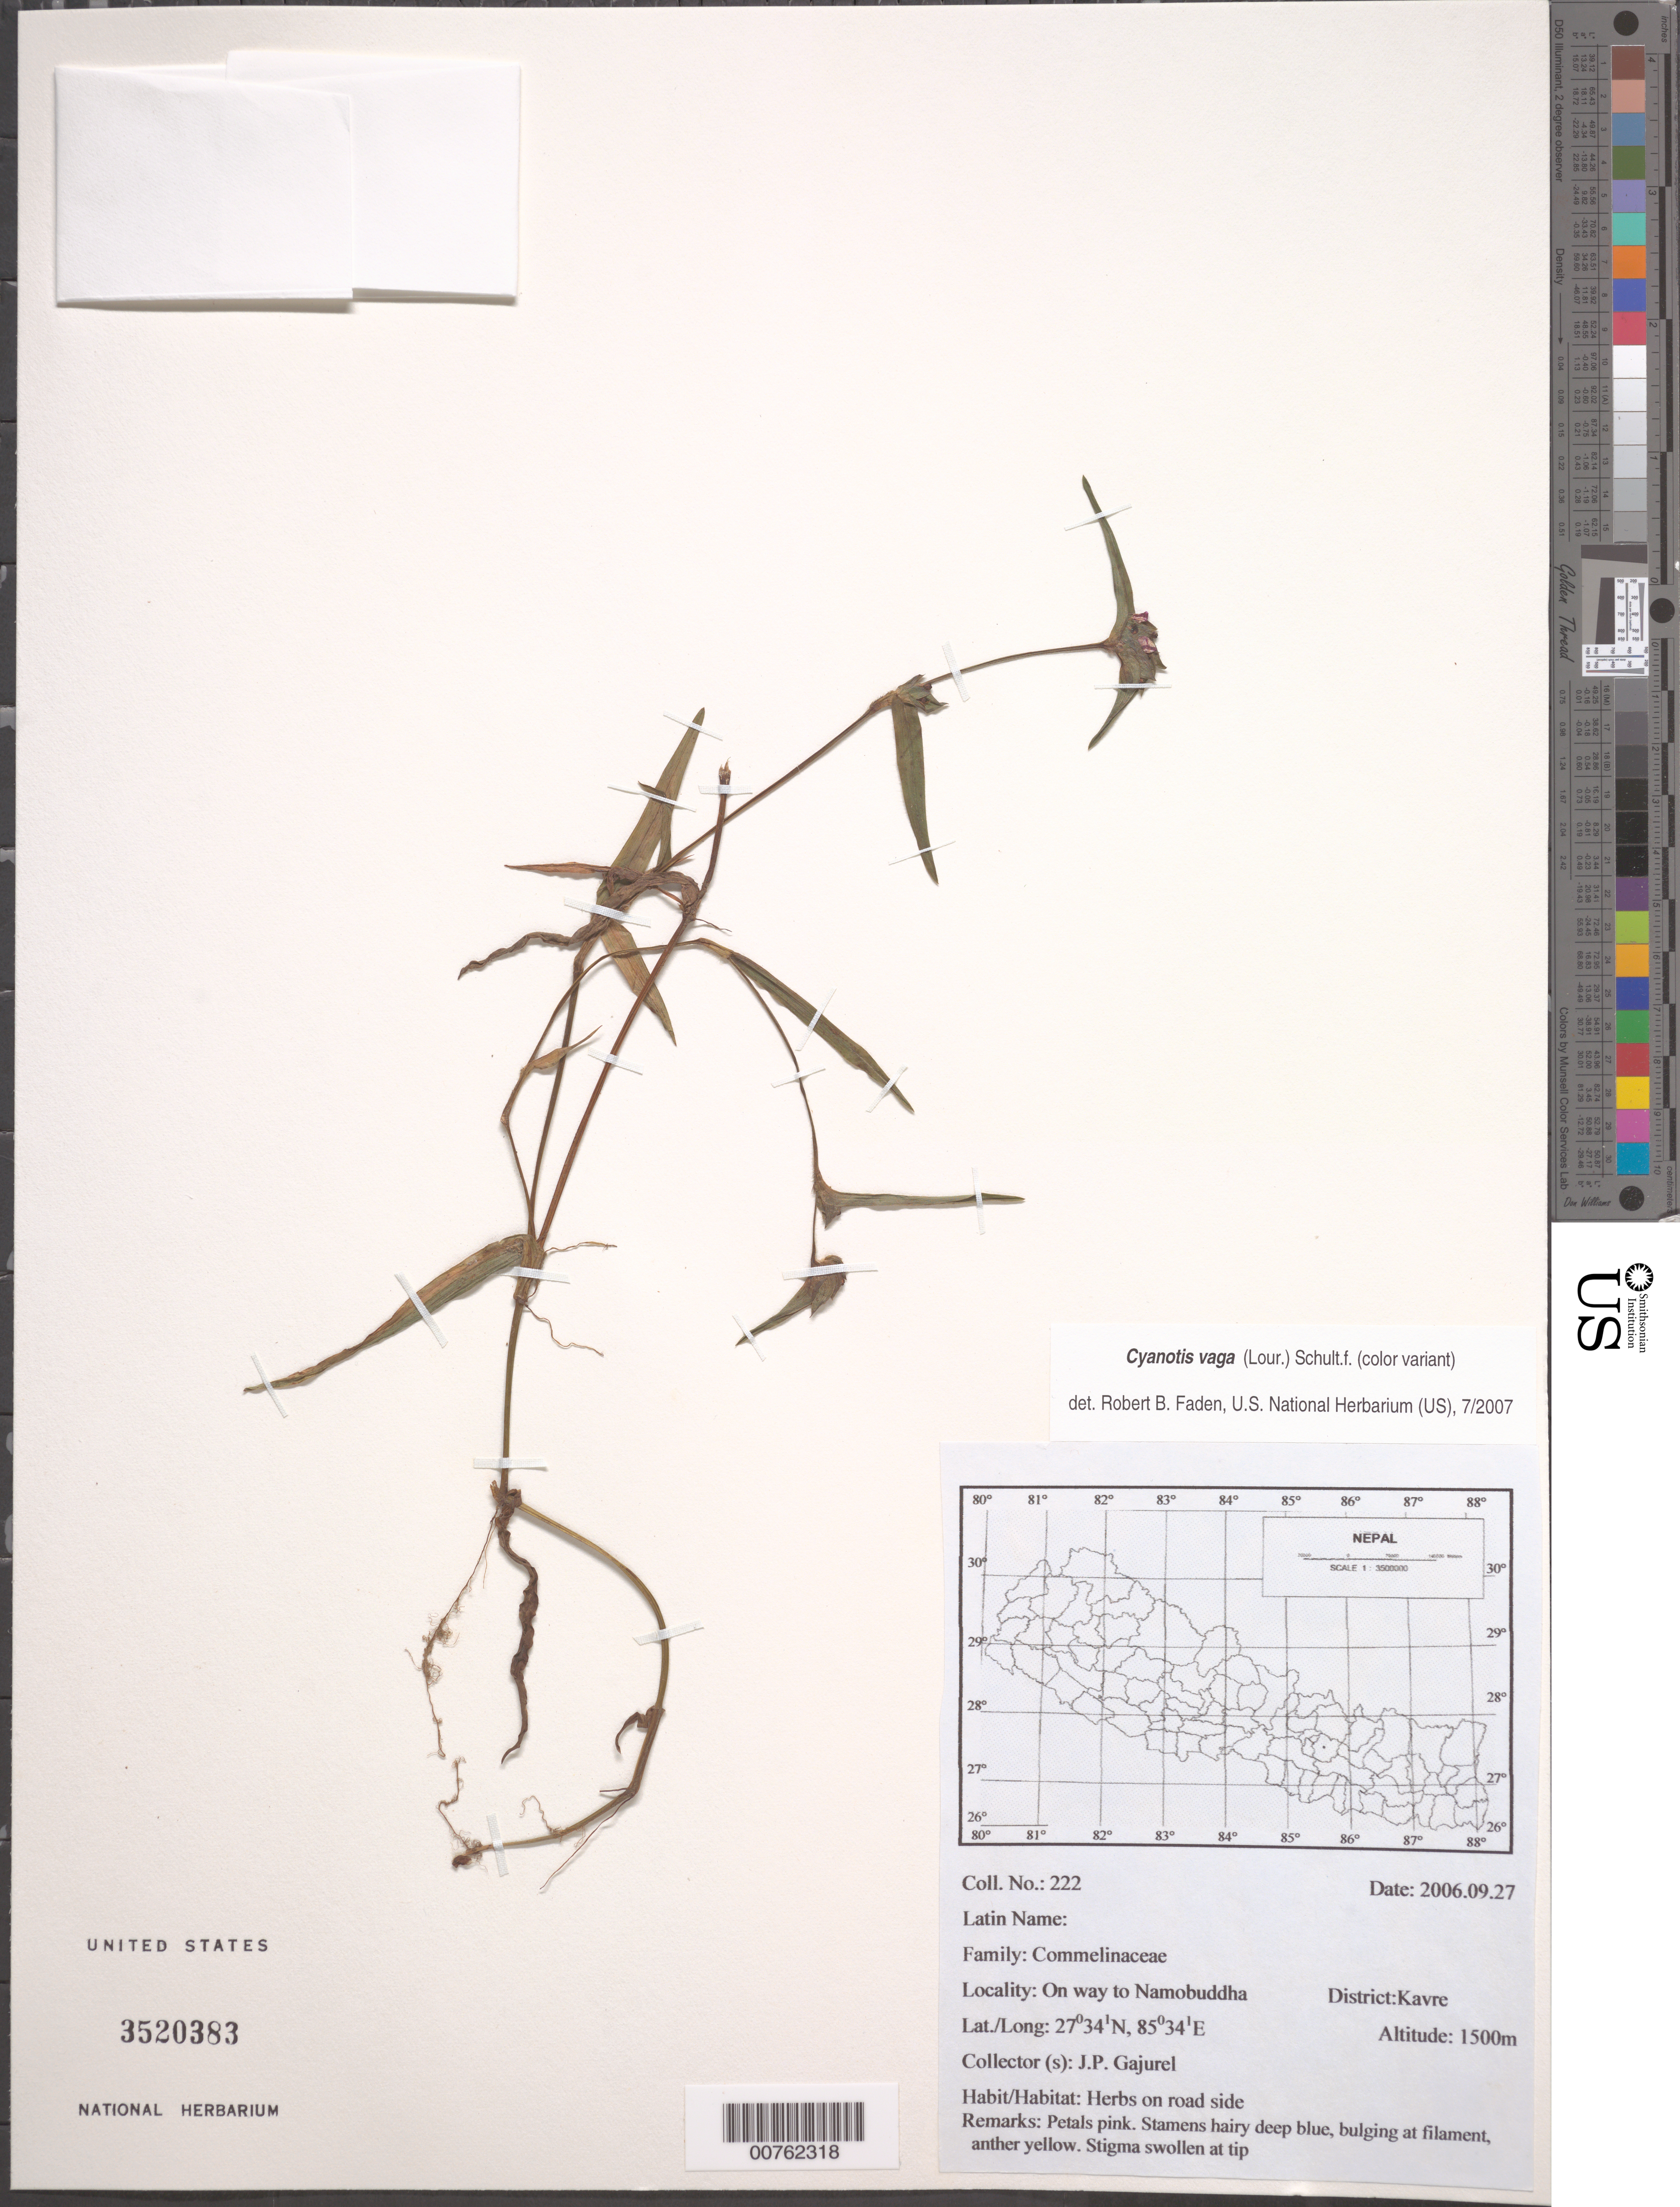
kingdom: Plantae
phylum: Tracheophyta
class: Liliopsida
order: Commelinales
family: Commelinaceae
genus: Cyanotis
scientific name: Cyanotis vaga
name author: (Lour.) Schult. & Schult. f.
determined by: Faden, Robert B., (US), Smithsonian Institution - National Museum of Natural History (UNITED STATES)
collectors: J. Gajurel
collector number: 222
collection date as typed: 27 Sep 2006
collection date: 2006-09-27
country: Nepal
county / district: Kavre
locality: On way to Namobuddha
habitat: Herbs on road side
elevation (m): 1500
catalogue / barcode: US 3520383